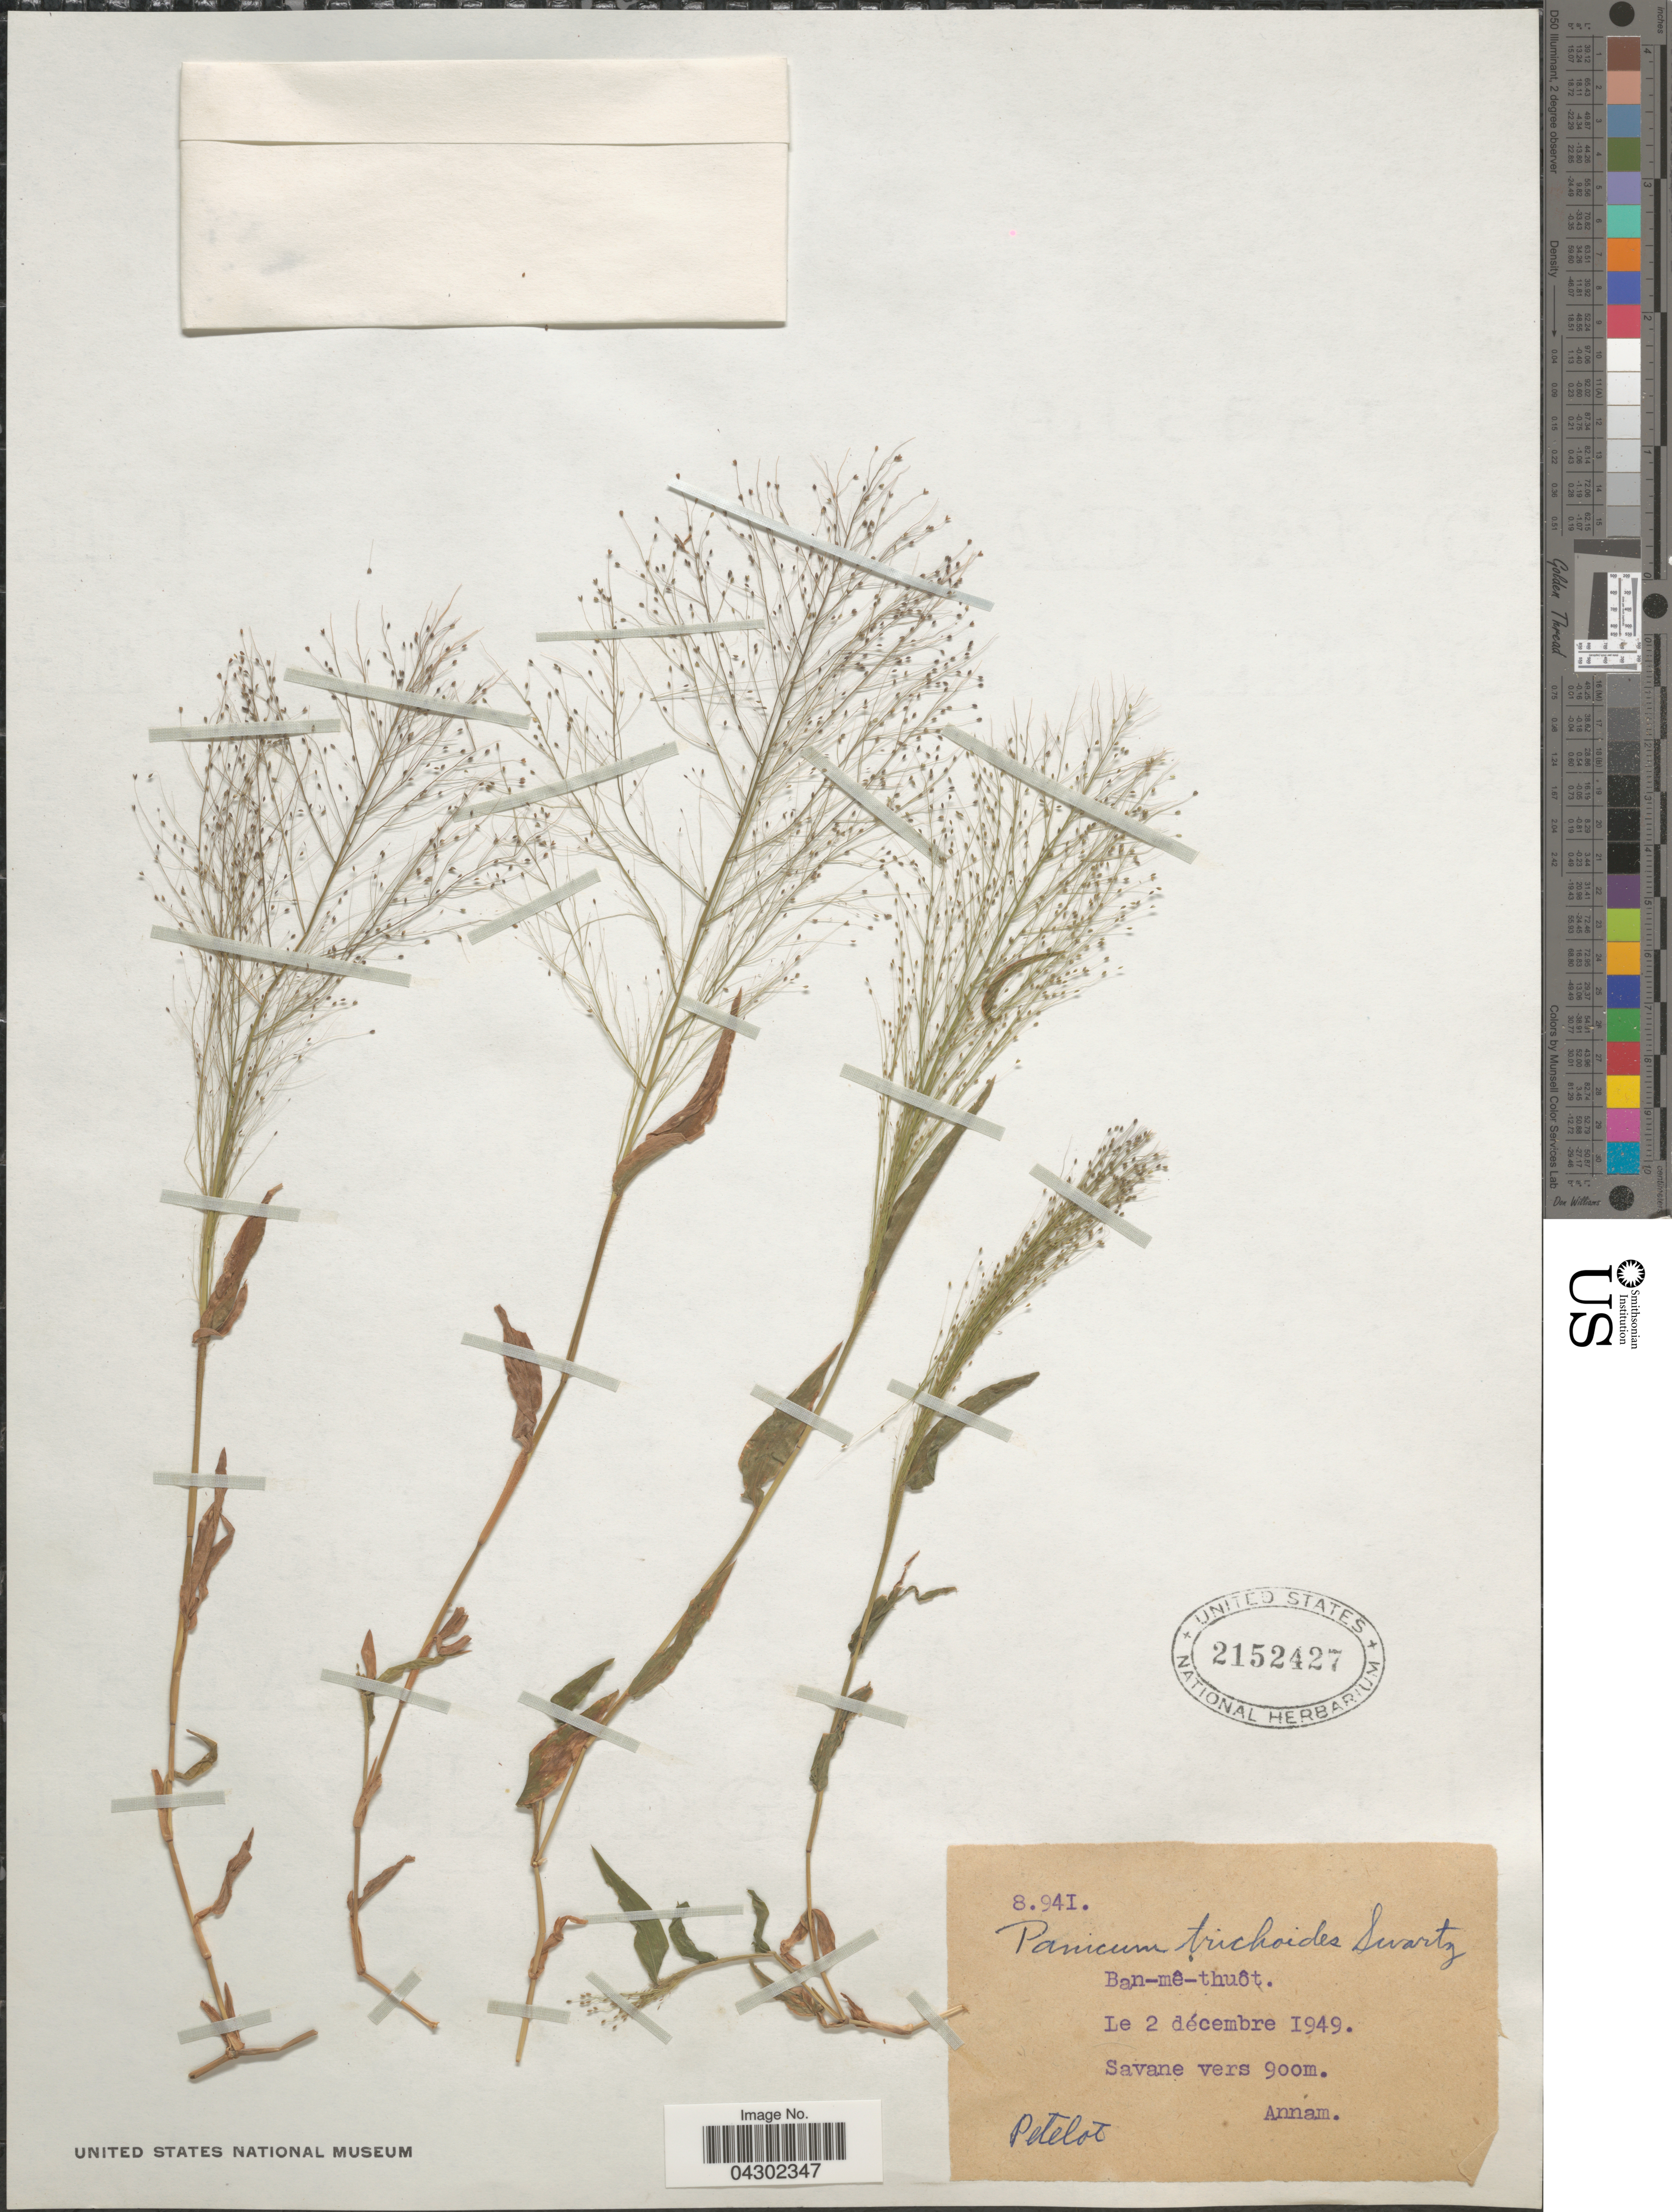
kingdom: Plantae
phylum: Tracheophyta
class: Liliopsida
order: Poales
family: Poaceae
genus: Panicum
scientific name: Panicum trichoides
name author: Sw.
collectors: Pételot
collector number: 8941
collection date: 1949-12-02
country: Vietnam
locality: Annam.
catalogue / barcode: US 2152427